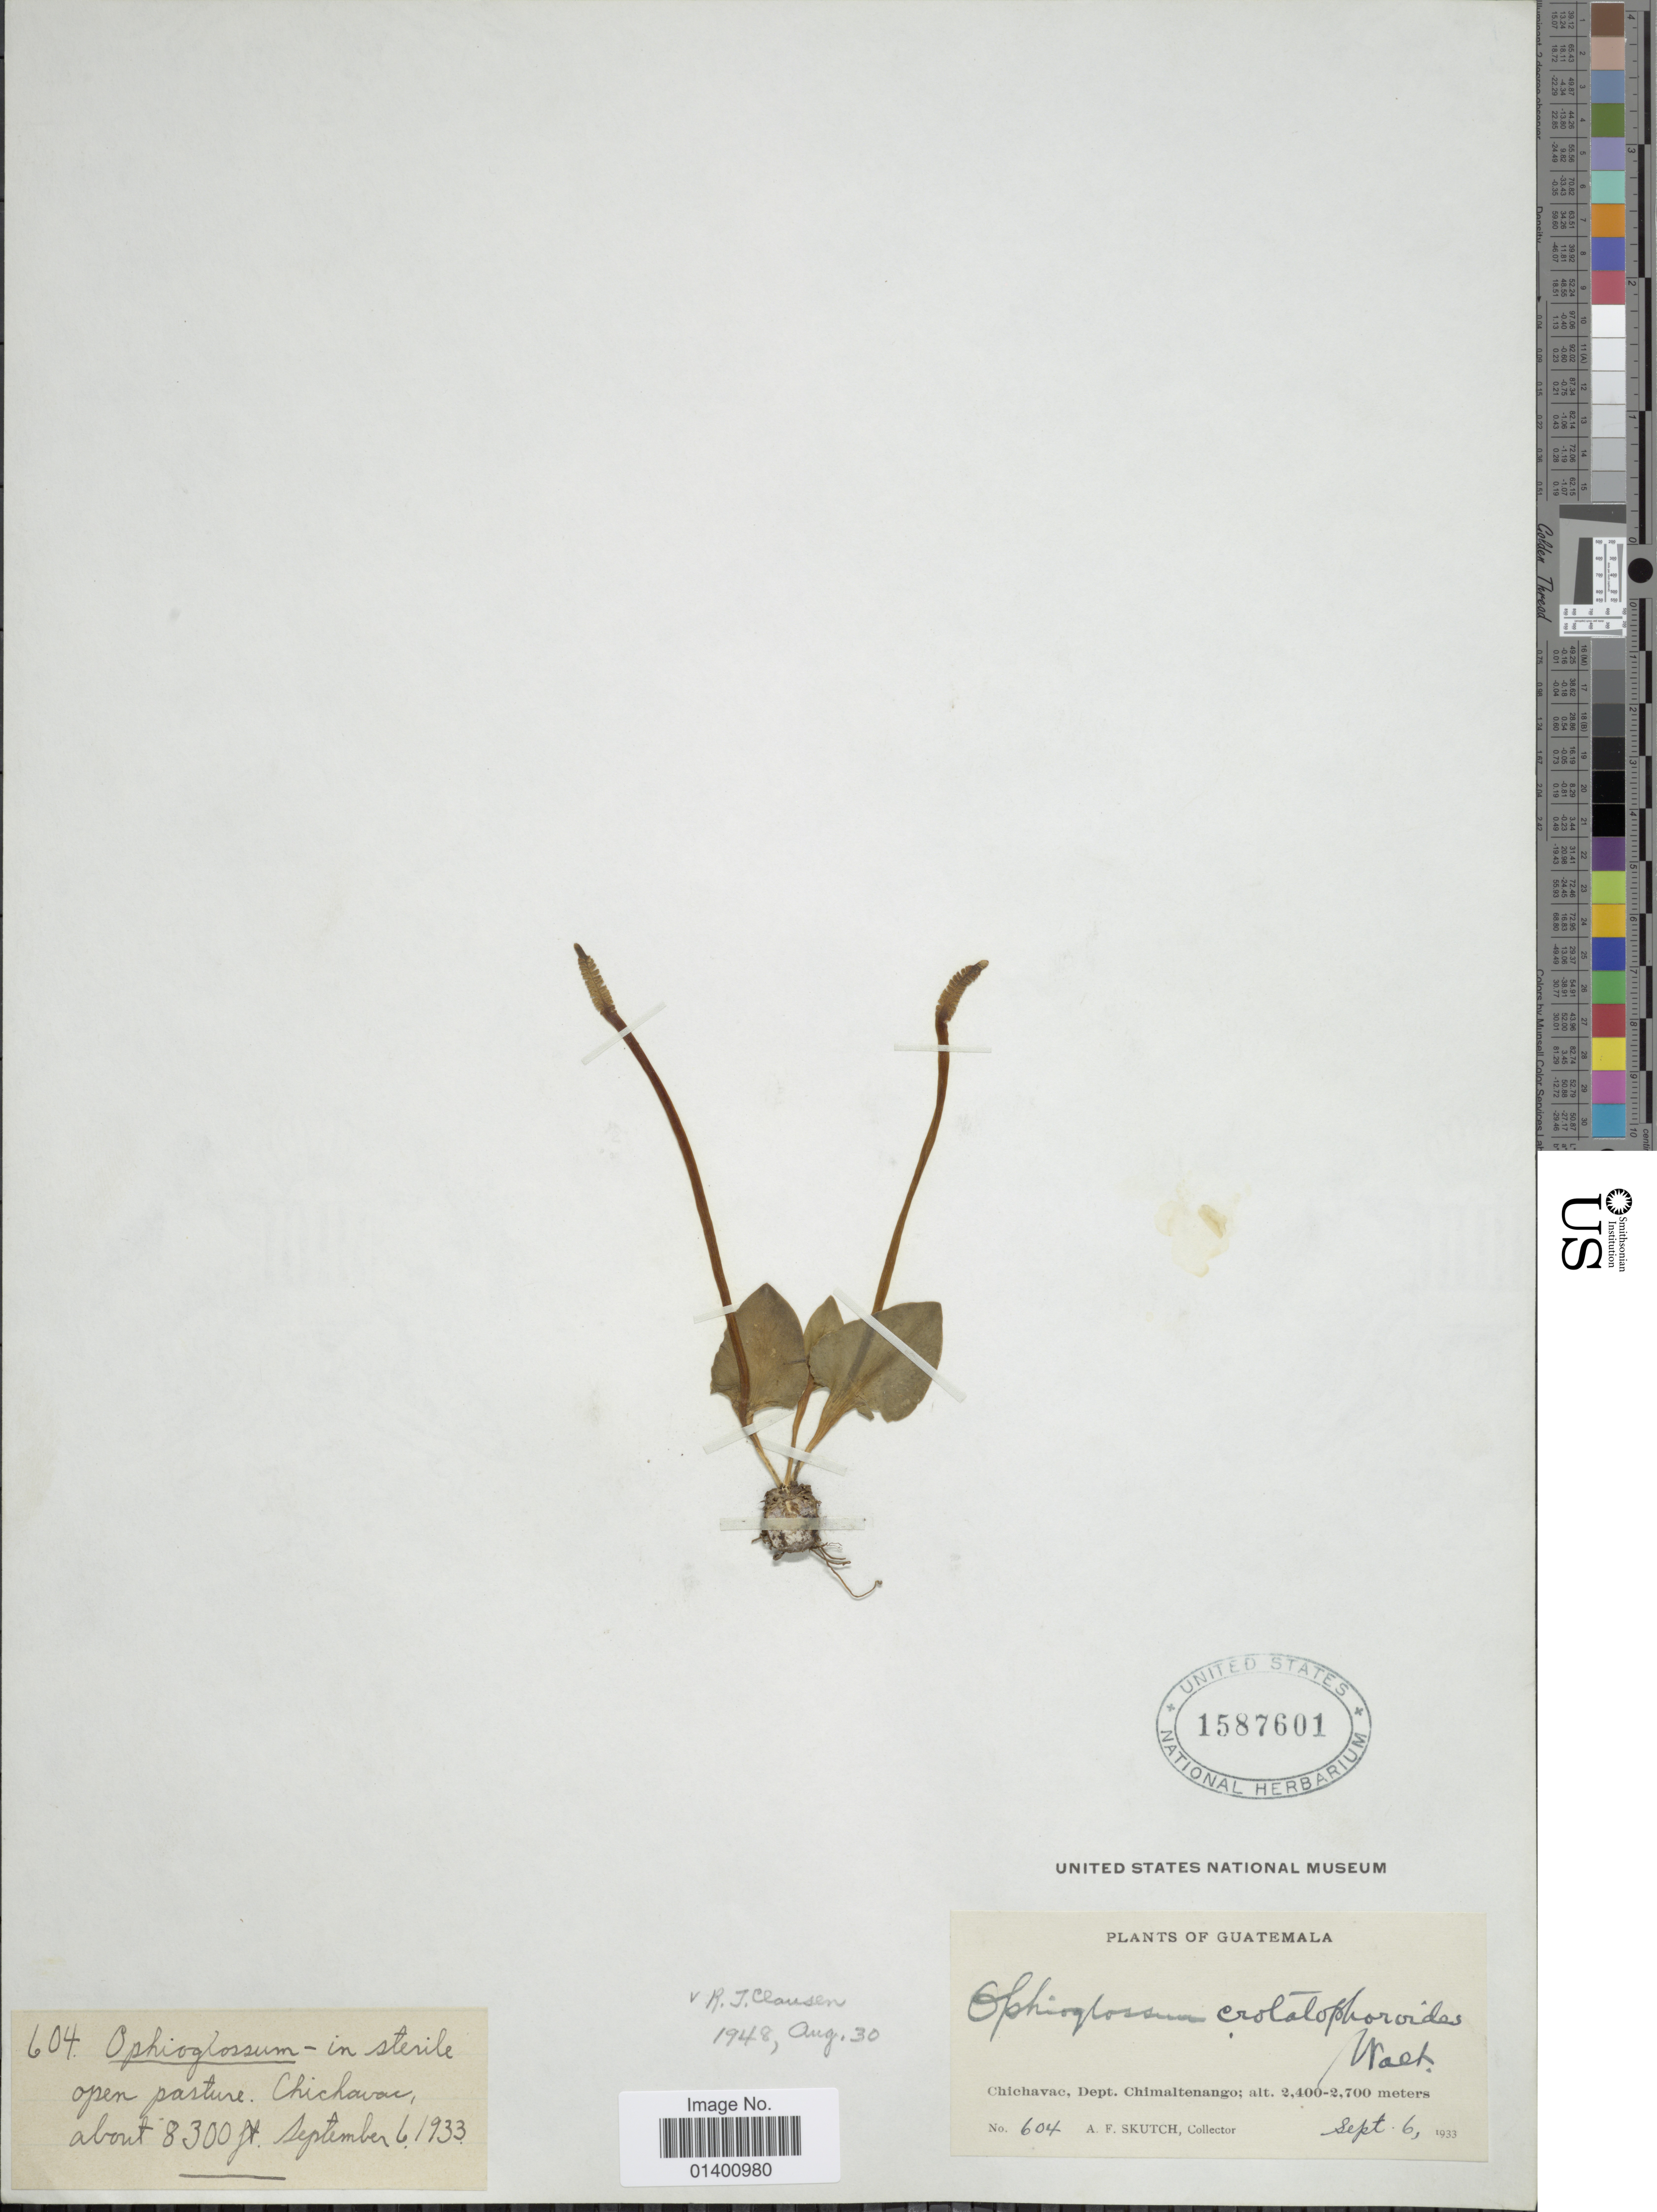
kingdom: Plantae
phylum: Tracheophyta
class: Polypodiopsida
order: Ophioglossales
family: Ophioglossaceae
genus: Ophioglossum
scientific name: Ophioglossum crotalophoroides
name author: Walter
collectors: A. F. Skutch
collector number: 604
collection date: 1933-09-06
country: Guatemala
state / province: Chimaltenango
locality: Chichavac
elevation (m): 2400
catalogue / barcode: US 1587601